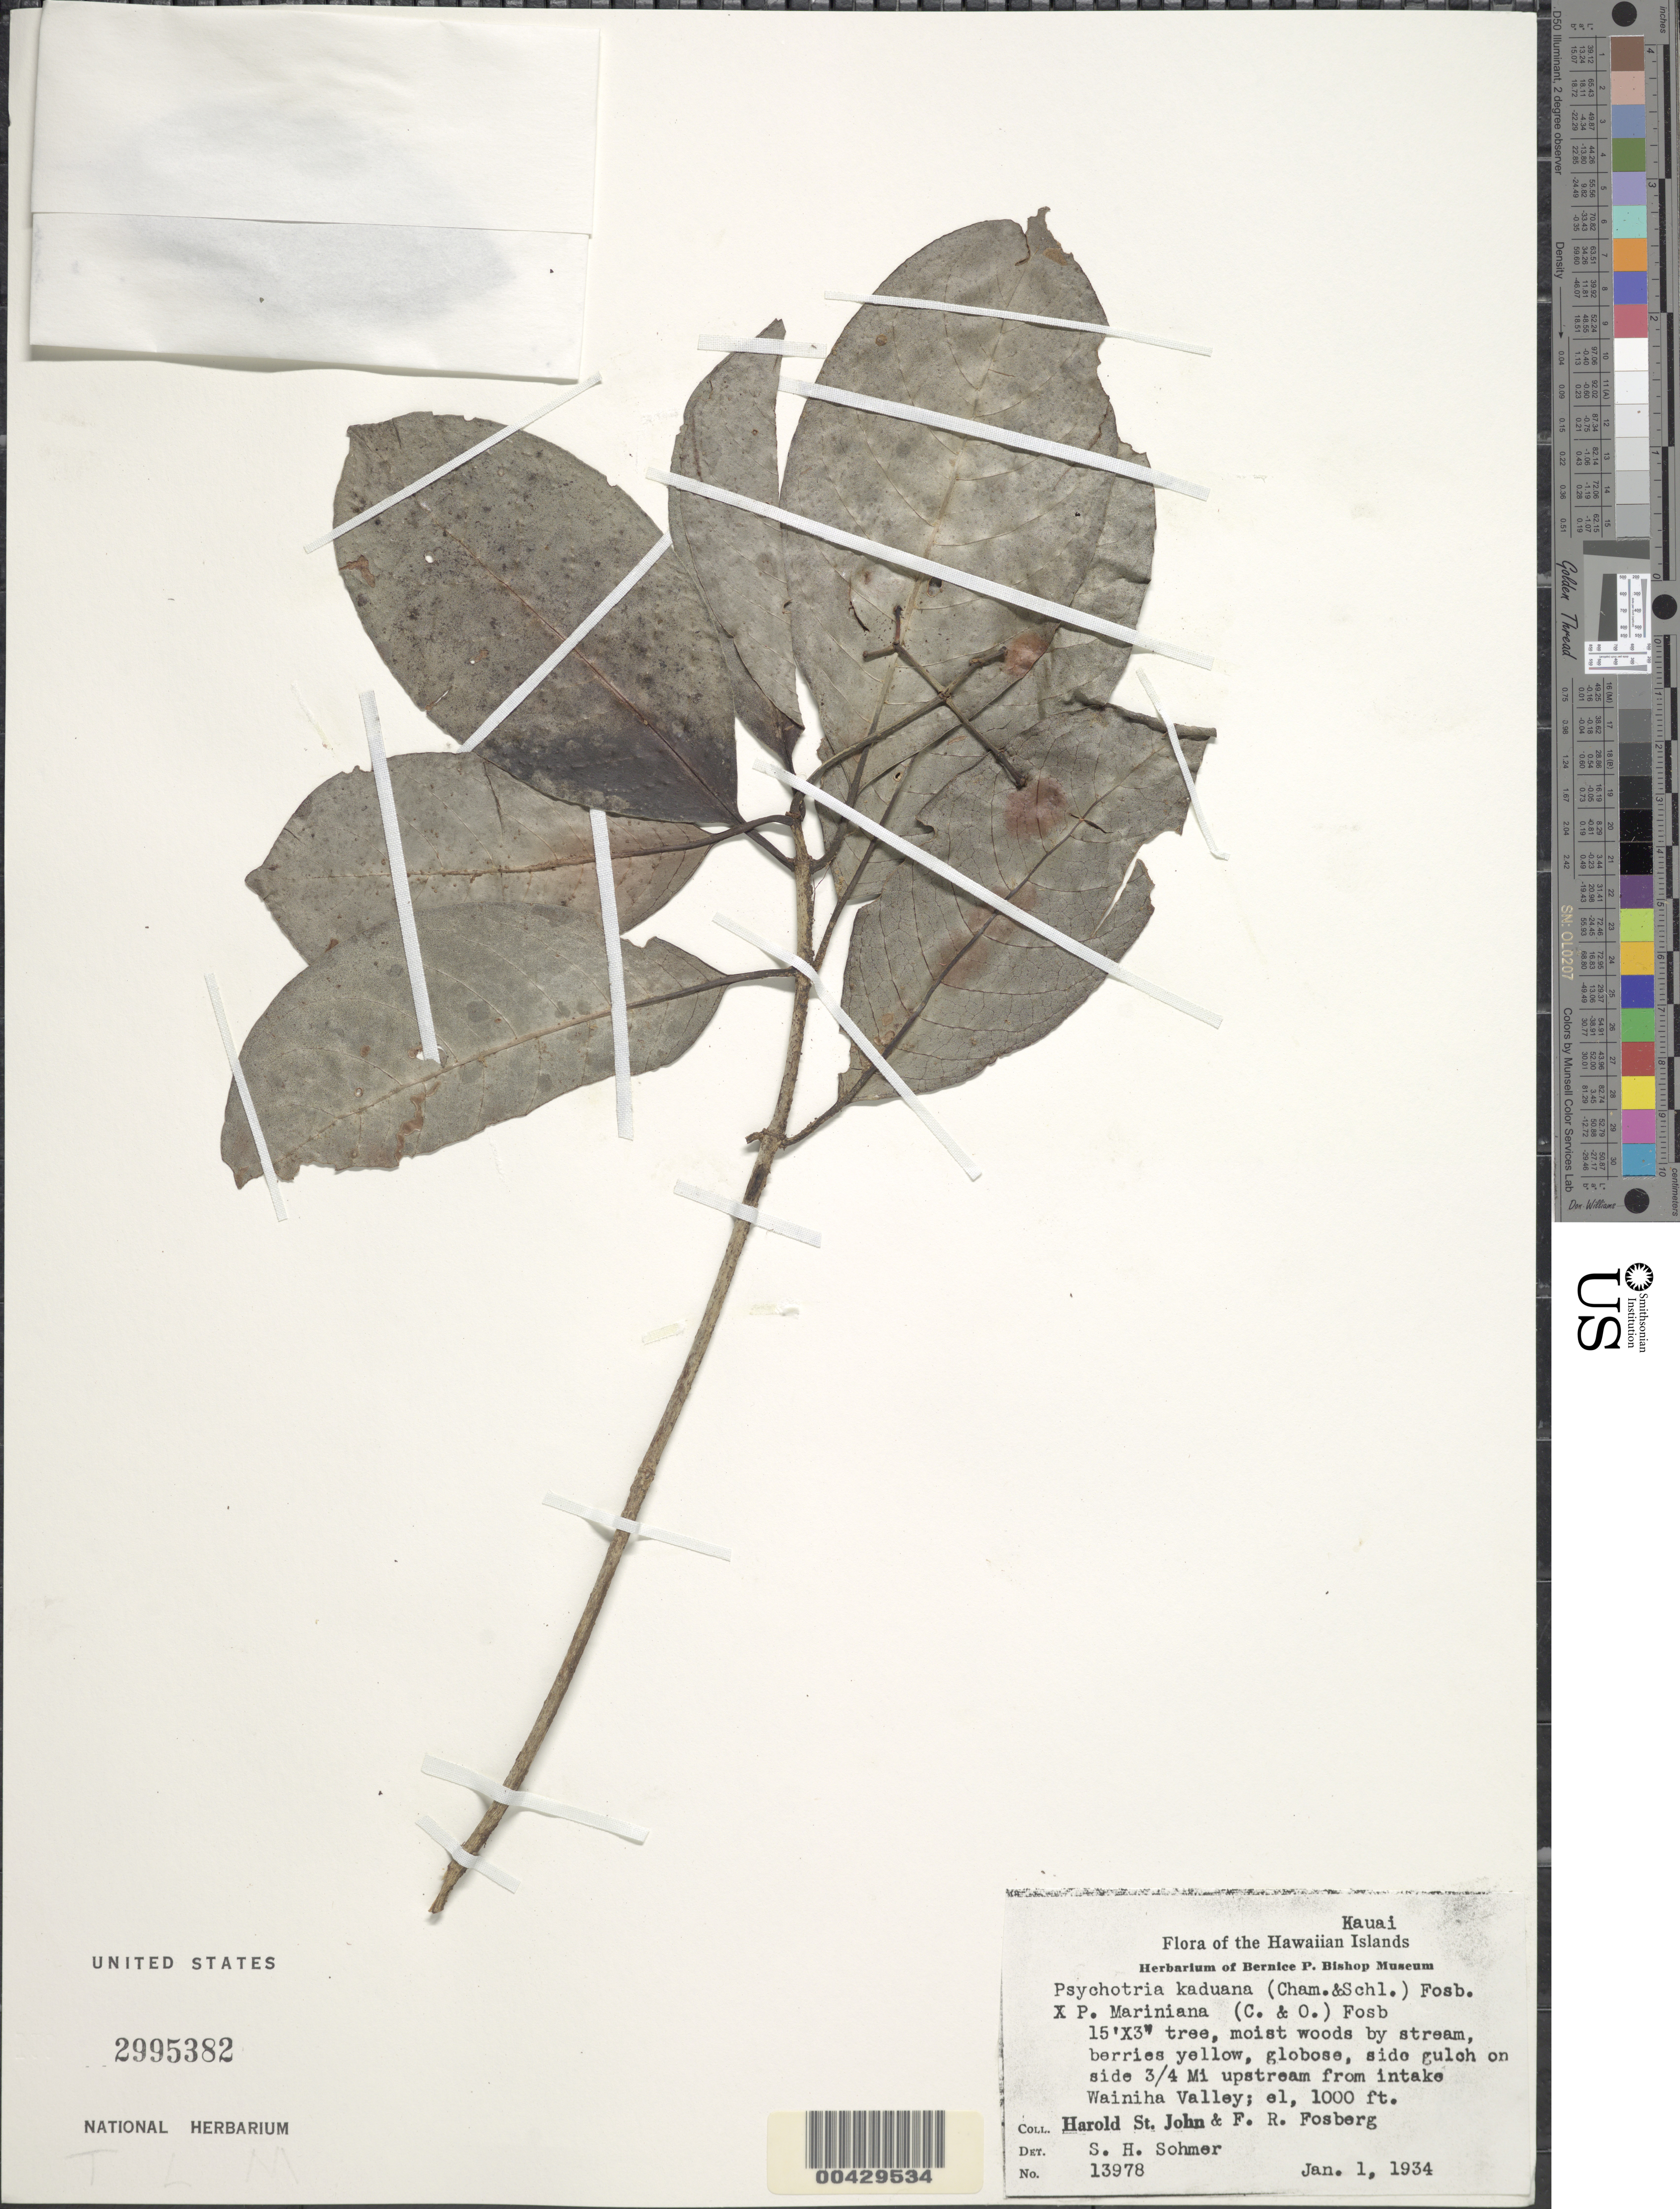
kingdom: Plantae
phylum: Tracheophyta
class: Magnoliopsida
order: Gentianales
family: Rubiaceae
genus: Psychotria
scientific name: Psychotria kaduana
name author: (Cham. & Schltdl.) Fosberg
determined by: Sohmer, S. H.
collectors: H. St. John & F. R. Fosberg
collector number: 13978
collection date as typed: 1 Jan 1934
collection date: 1934-01-01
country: United States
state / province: Hawaii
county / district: Kauai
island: Kaua'i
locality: Side gulch on side 3/4 mile upstream from intake Wainiha Valley.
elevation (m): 305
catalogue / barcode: US 2995382